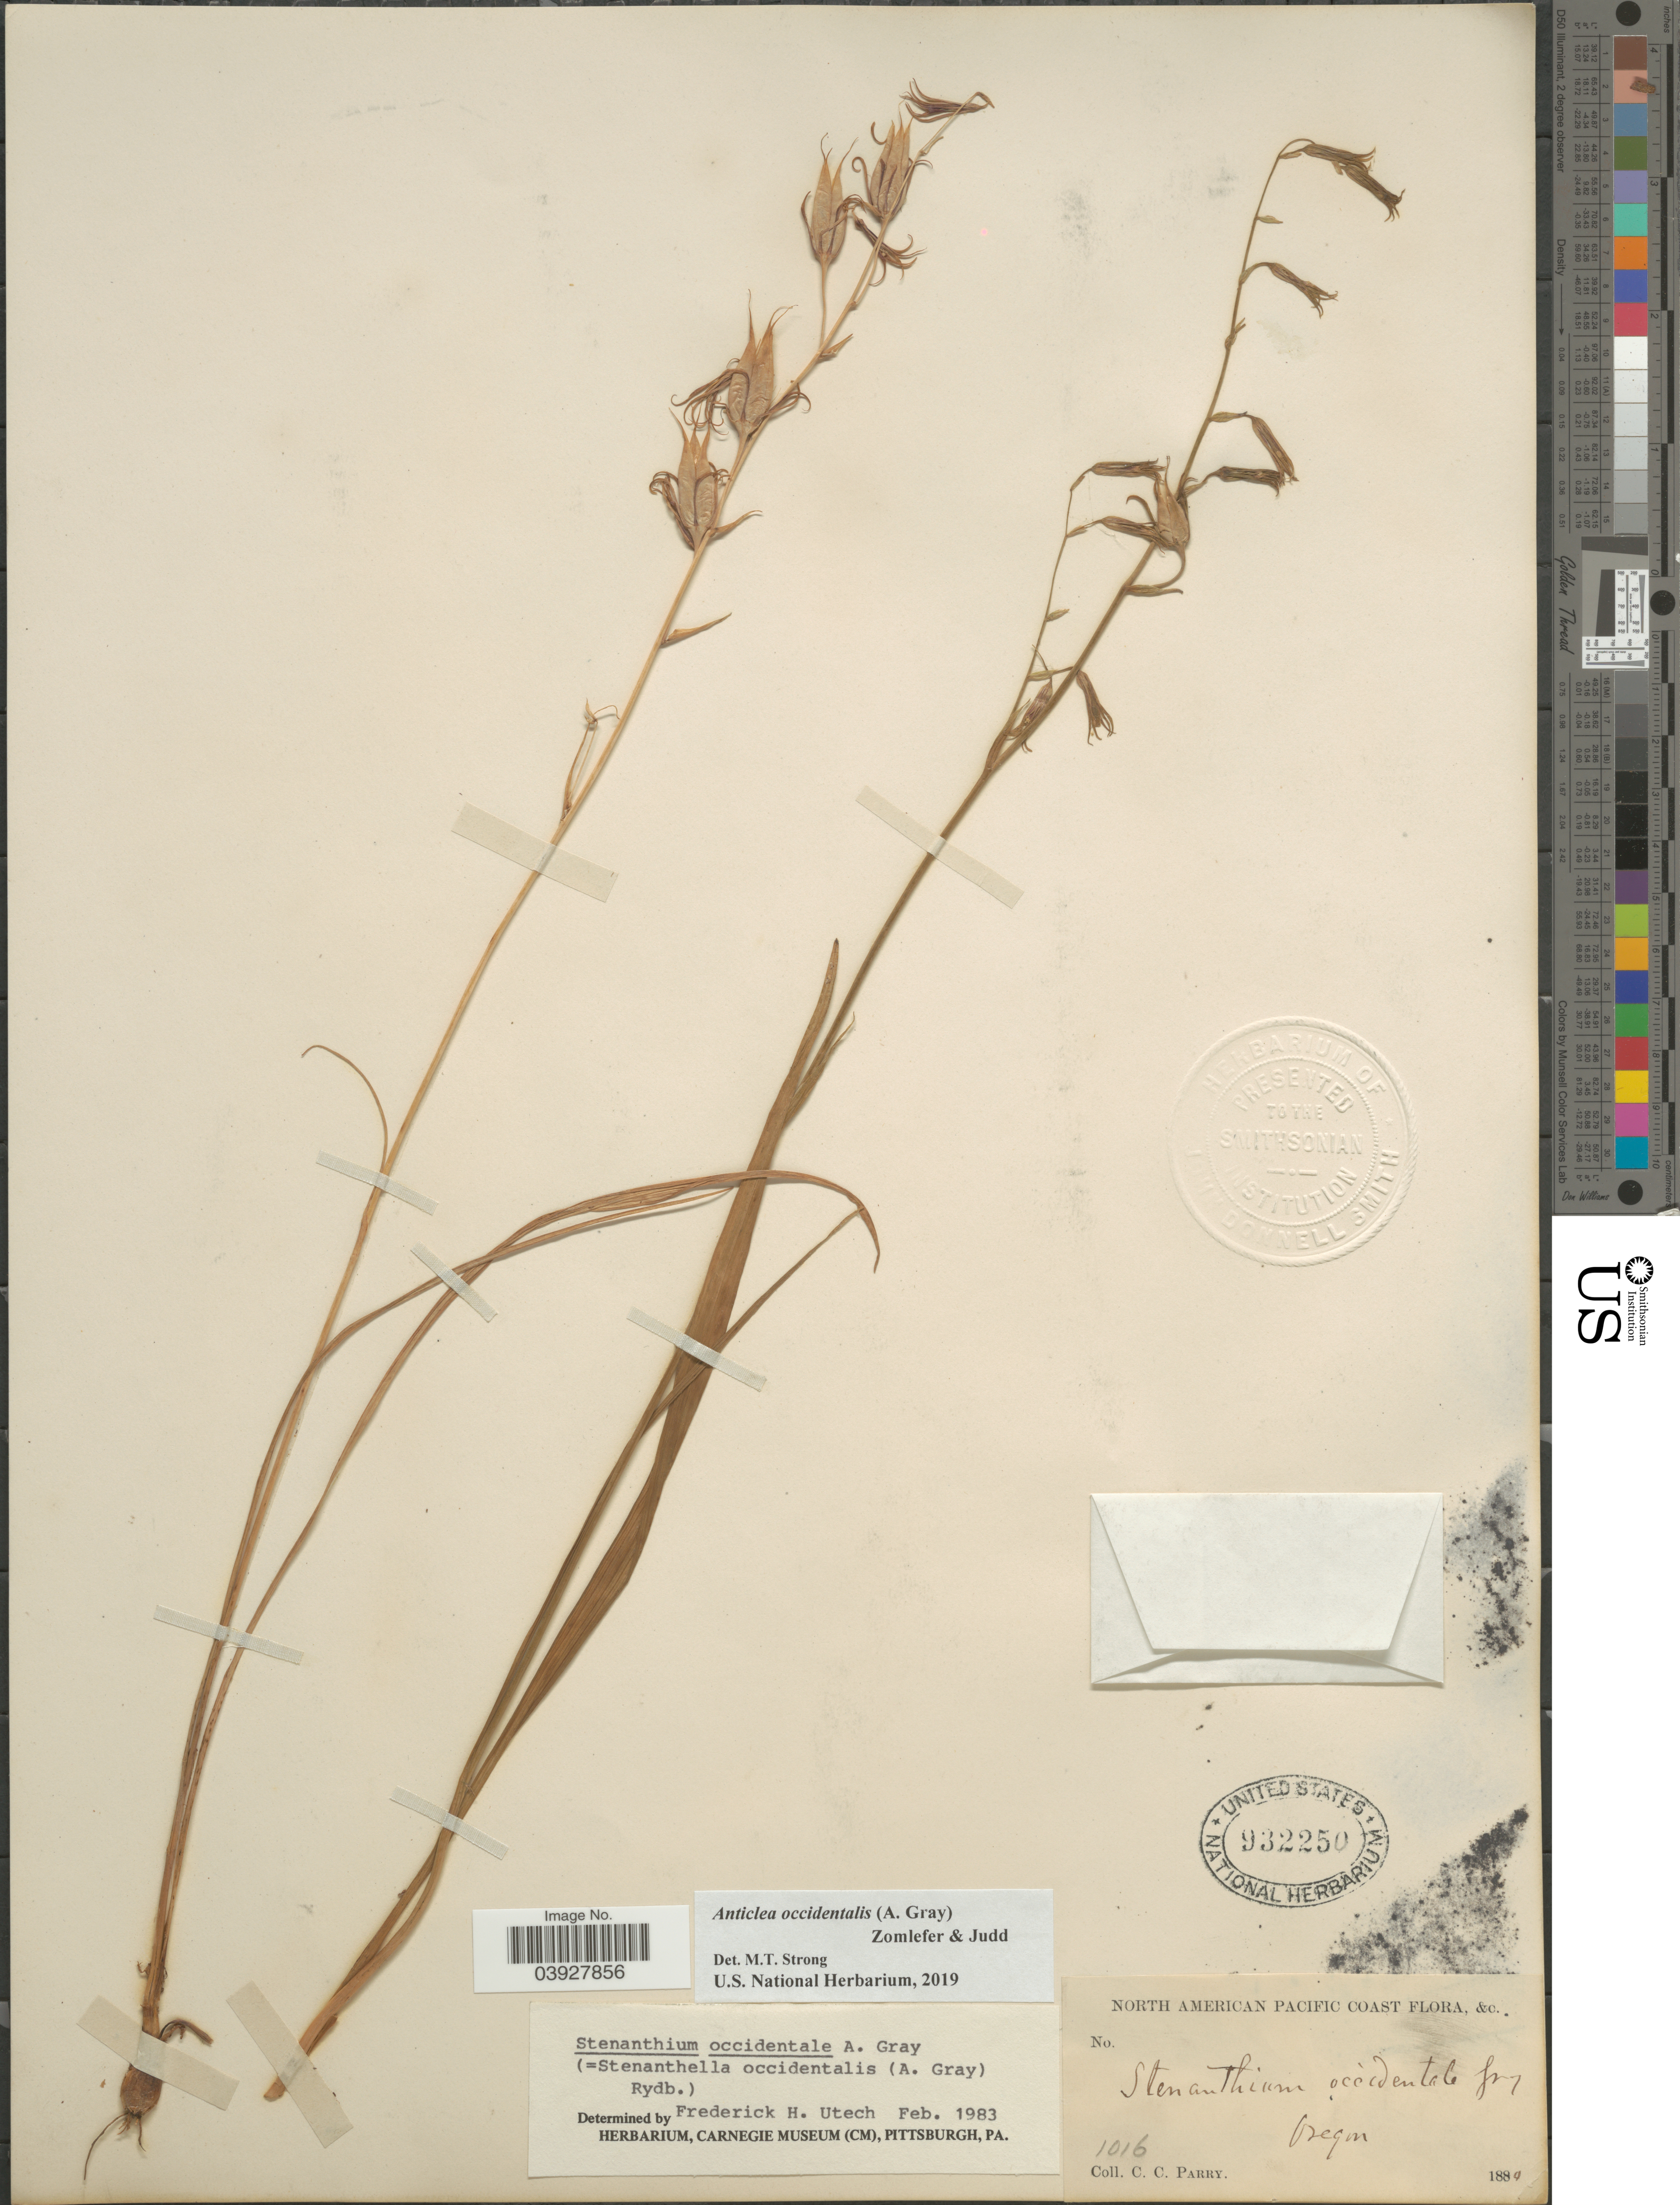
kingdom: Plantae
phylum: Tracheophyta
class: Liliopsida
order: Liliales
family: Melanthiaceae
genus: Anticlea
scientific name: Anticlea occidentalis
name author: (A. Gray) Zomlefer & Judd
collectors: C. C. Parry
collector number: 1016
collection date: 1884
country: United States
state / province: Oregon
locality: North American Pacific Coast.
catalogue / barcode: US 932250